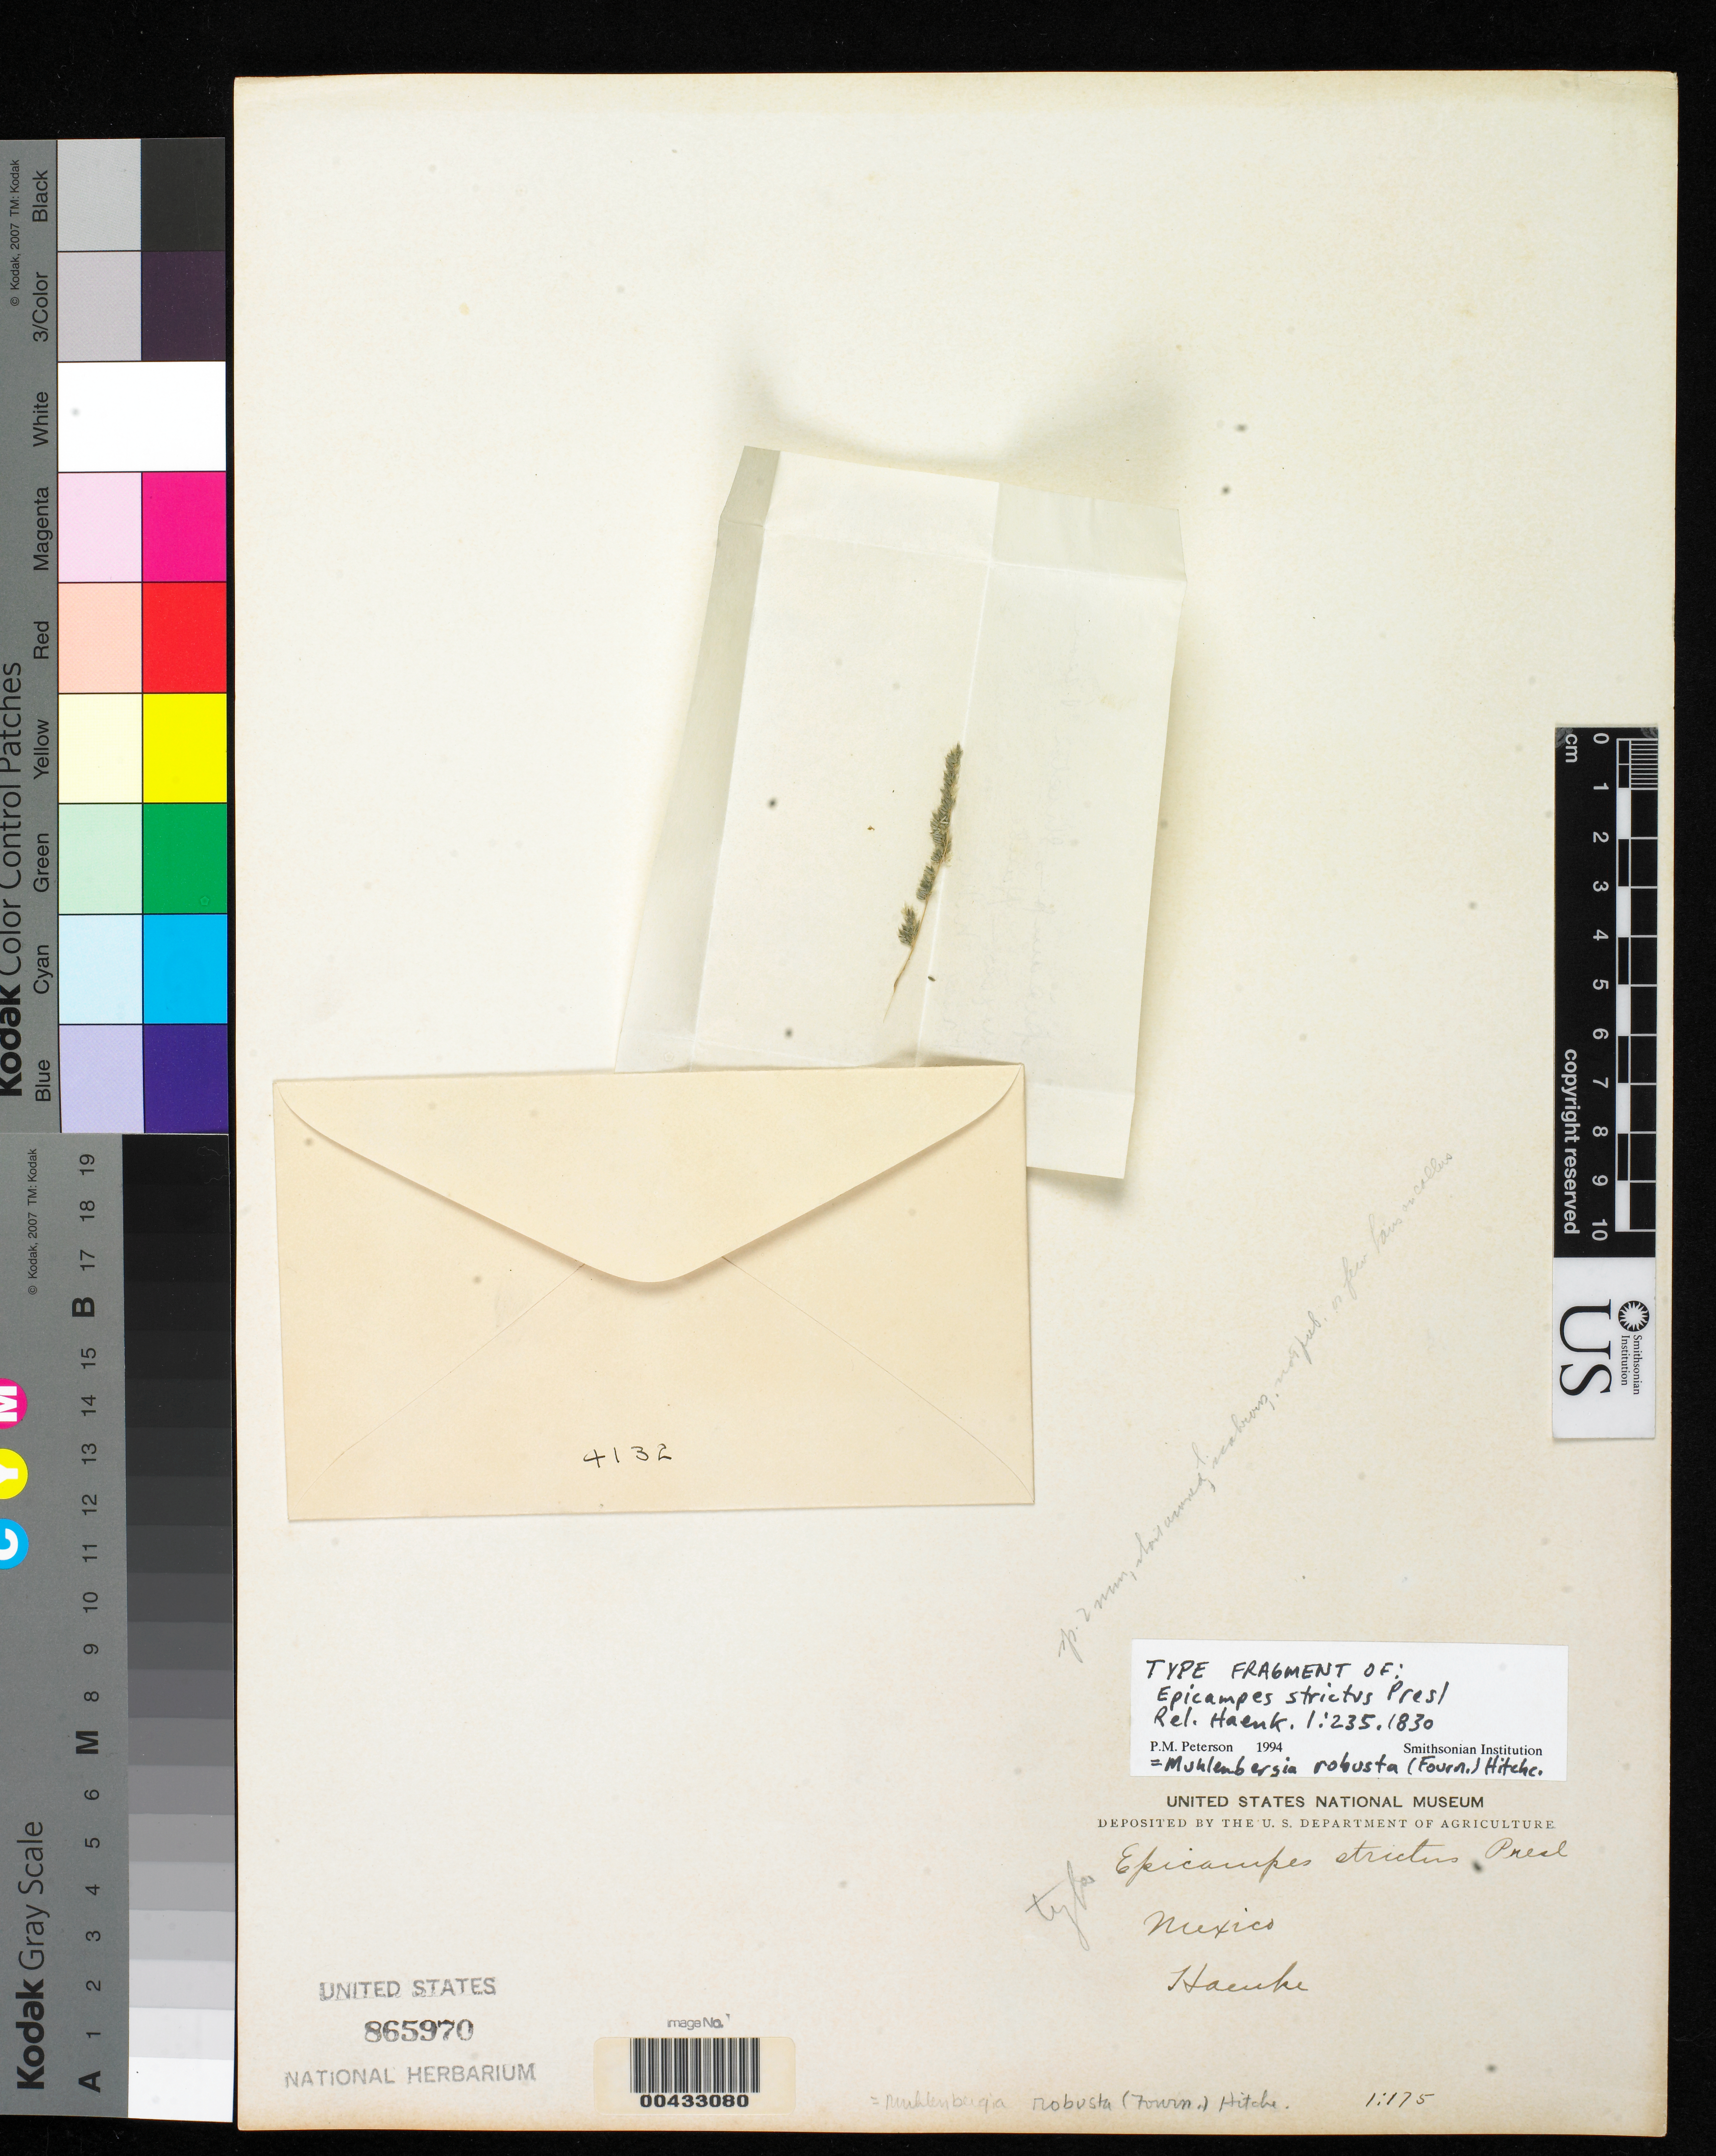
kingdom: Plantae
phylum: Tracheophyta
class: Liliopsida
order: Poales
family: Poaceae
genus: Epicampes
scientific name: Epicampes strictus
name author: J. Presl in C. Presl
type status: Type Fragment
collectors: T. P. X. Haenke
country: Mexico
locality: E of Monserrat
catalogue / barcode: US 865970